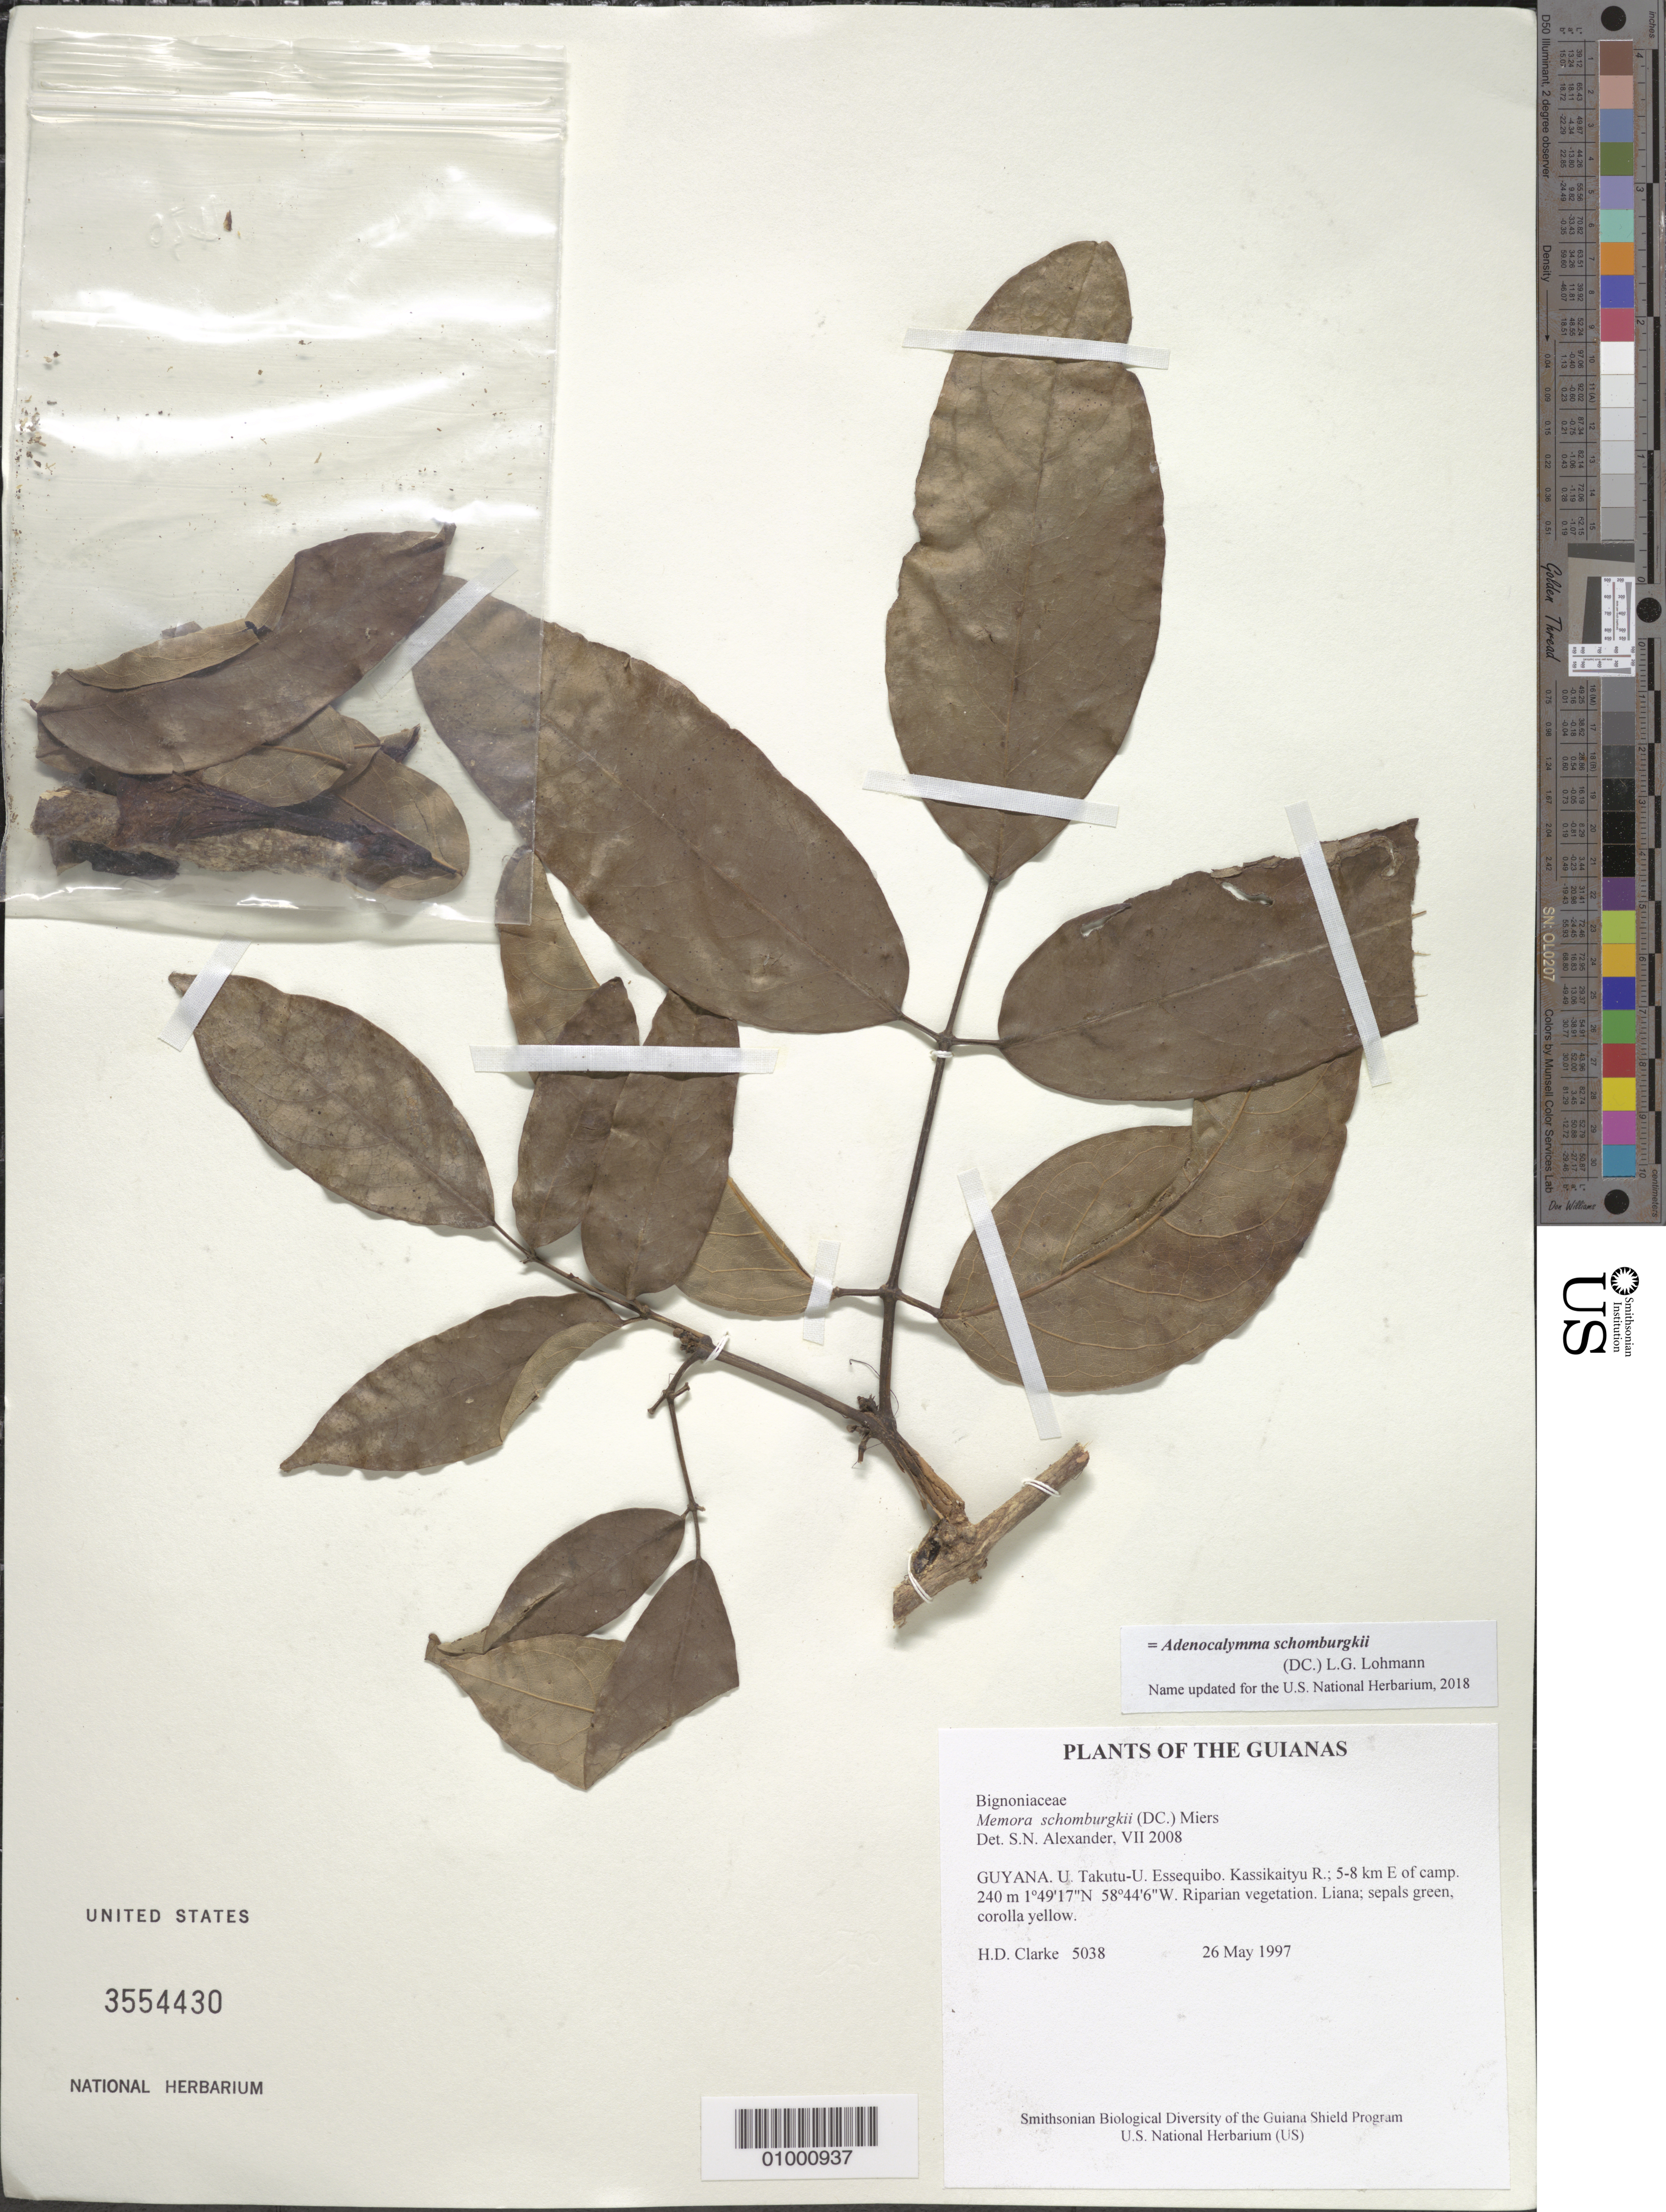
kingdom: Plantae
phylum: Tracheophyta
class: Magnoliopsida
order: Lamiales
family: Bignoniaceae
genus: Adenocalymma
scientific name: Adenocalymma schomburgkii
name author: (DC.) L.G. Lohmann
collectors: H. D. Clarke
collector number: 5038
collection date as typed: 26 May 1997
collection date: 1997-05-26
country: Guyana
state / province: U. Takutu-U. Essequibo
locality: Kassikaityu R.; 5-8 km E of camp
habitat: Riparian vegetation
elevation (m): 240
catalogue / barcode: US 3554430